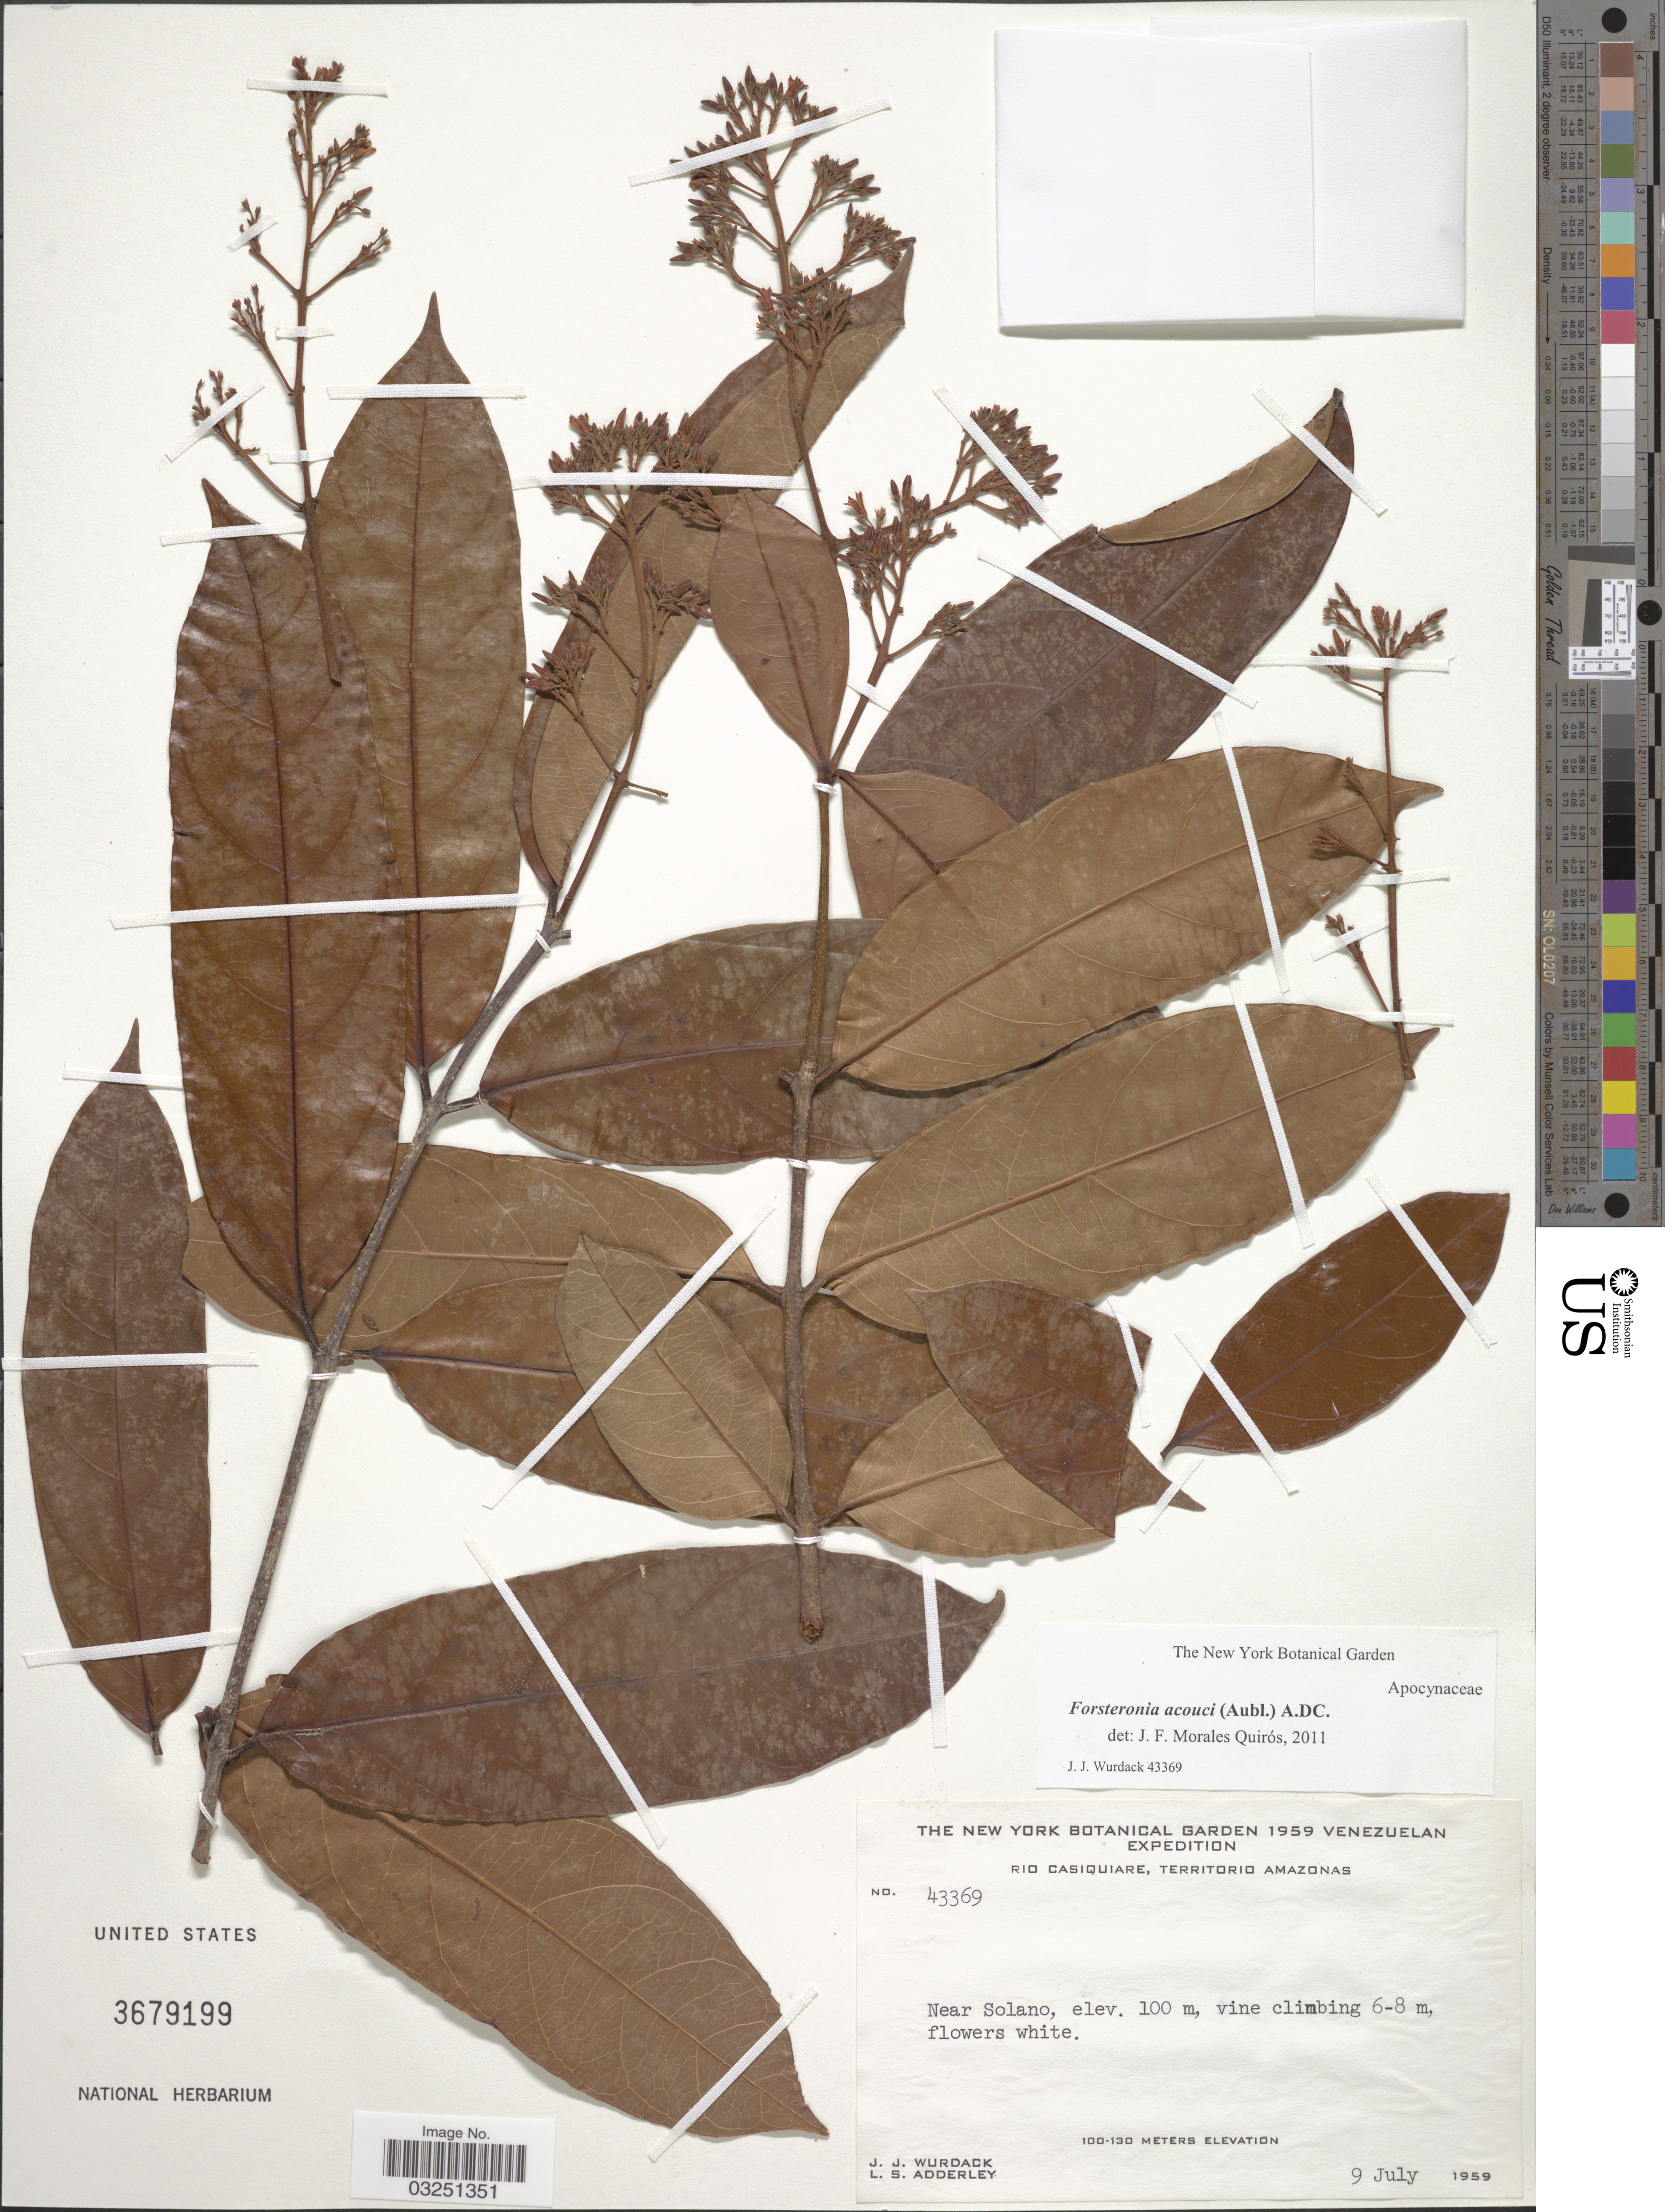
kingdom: Plantae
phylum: Tracheophyta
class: Magnoliopsida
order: Gentianales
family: Apocynaceae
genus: Forsteronia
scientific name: Forsteronia acouci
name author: (Aubl.) A. DC.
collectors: J. J. Wurdack & L. S. Adderley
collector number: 43369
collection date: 1959-07-09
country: Venezuela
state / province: Amazonas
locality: Rio Casiquiare. Near Solano.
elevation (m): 100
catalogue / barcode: US 3679199